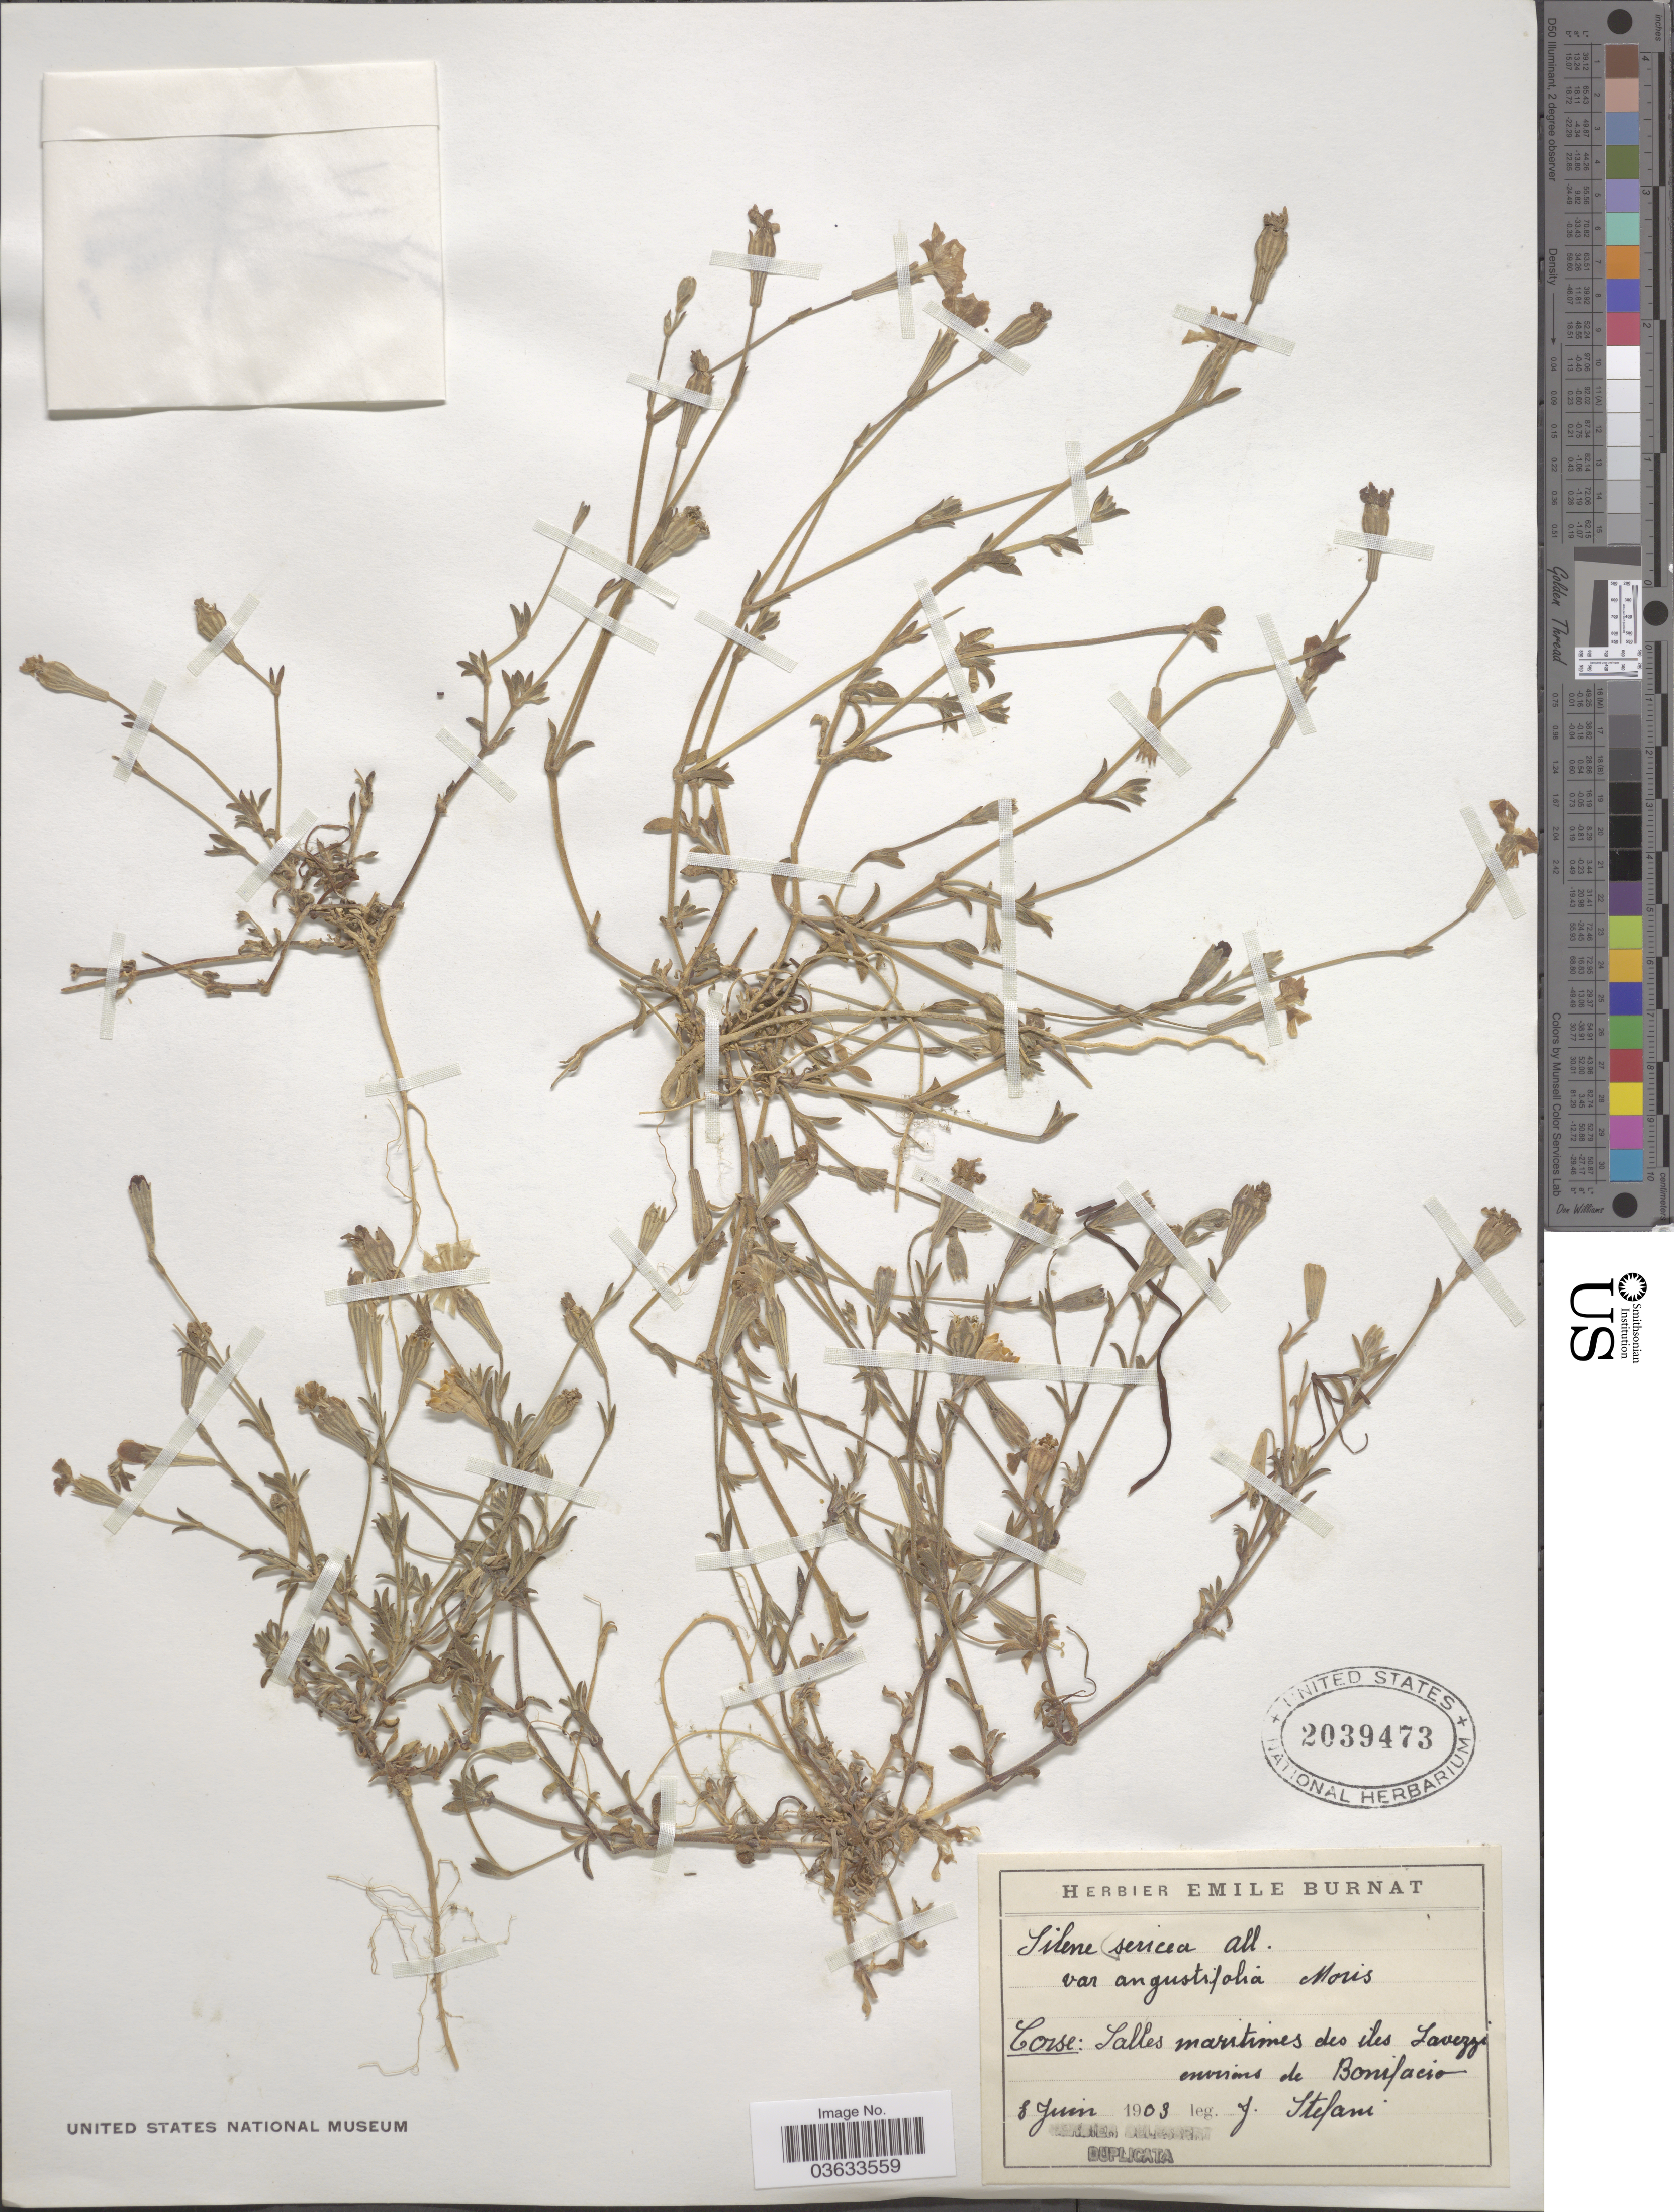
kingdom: Plantae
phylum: Tracheophyta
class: Magnoliopsida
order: Caryophyllales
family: Caryophyllaceae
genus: Silene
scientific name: Silene sericea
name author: All.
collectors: J. Stefani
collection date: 1903-06-08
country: France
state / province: Corsica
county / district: Corse-du-Sud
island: Corse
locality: Corse: Salles maritimes des iles Savezzi environs de Bonifacio.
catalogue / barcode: US 2039473